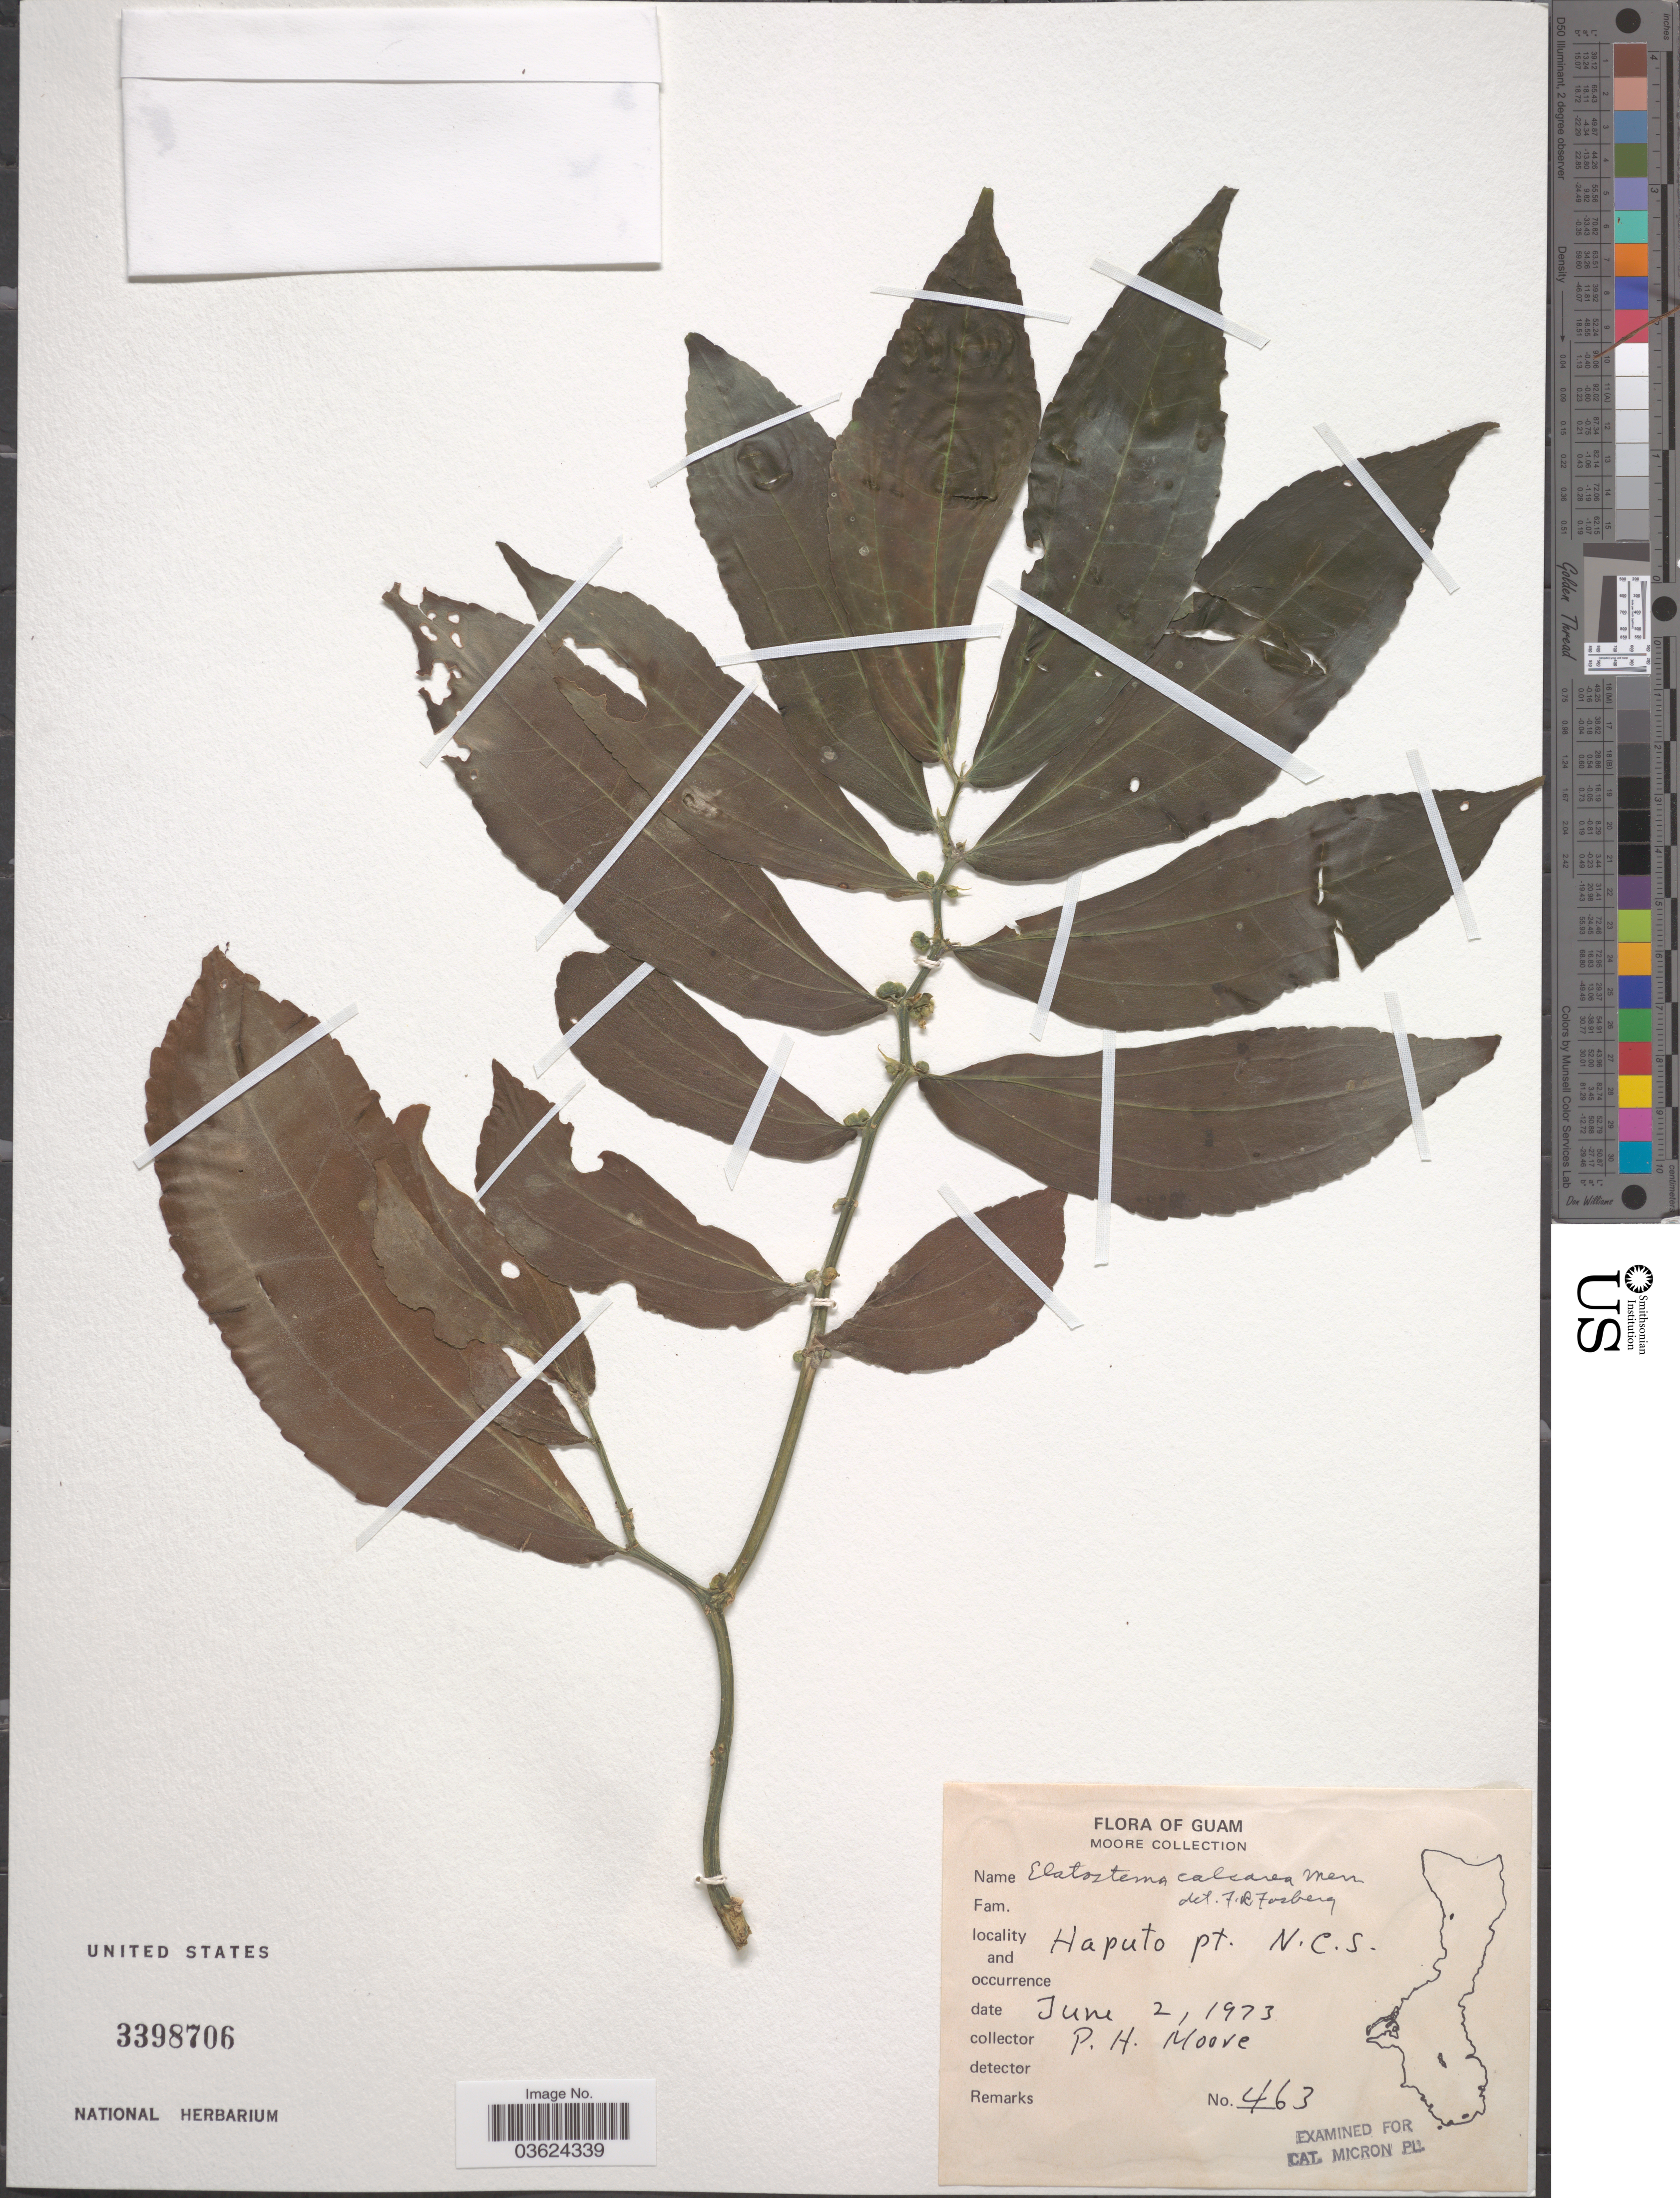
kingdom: Plantae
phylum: Tracheophyta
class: Magnoliopsida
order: Rosales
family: Urticaceae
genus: Elatostema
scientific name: Elatostema calcareum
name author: Merr.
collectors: P. H. Moore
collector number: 463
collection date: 1973-06-02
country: Guam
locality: Haputo pt. N.C.S.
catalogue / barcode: US 3398706